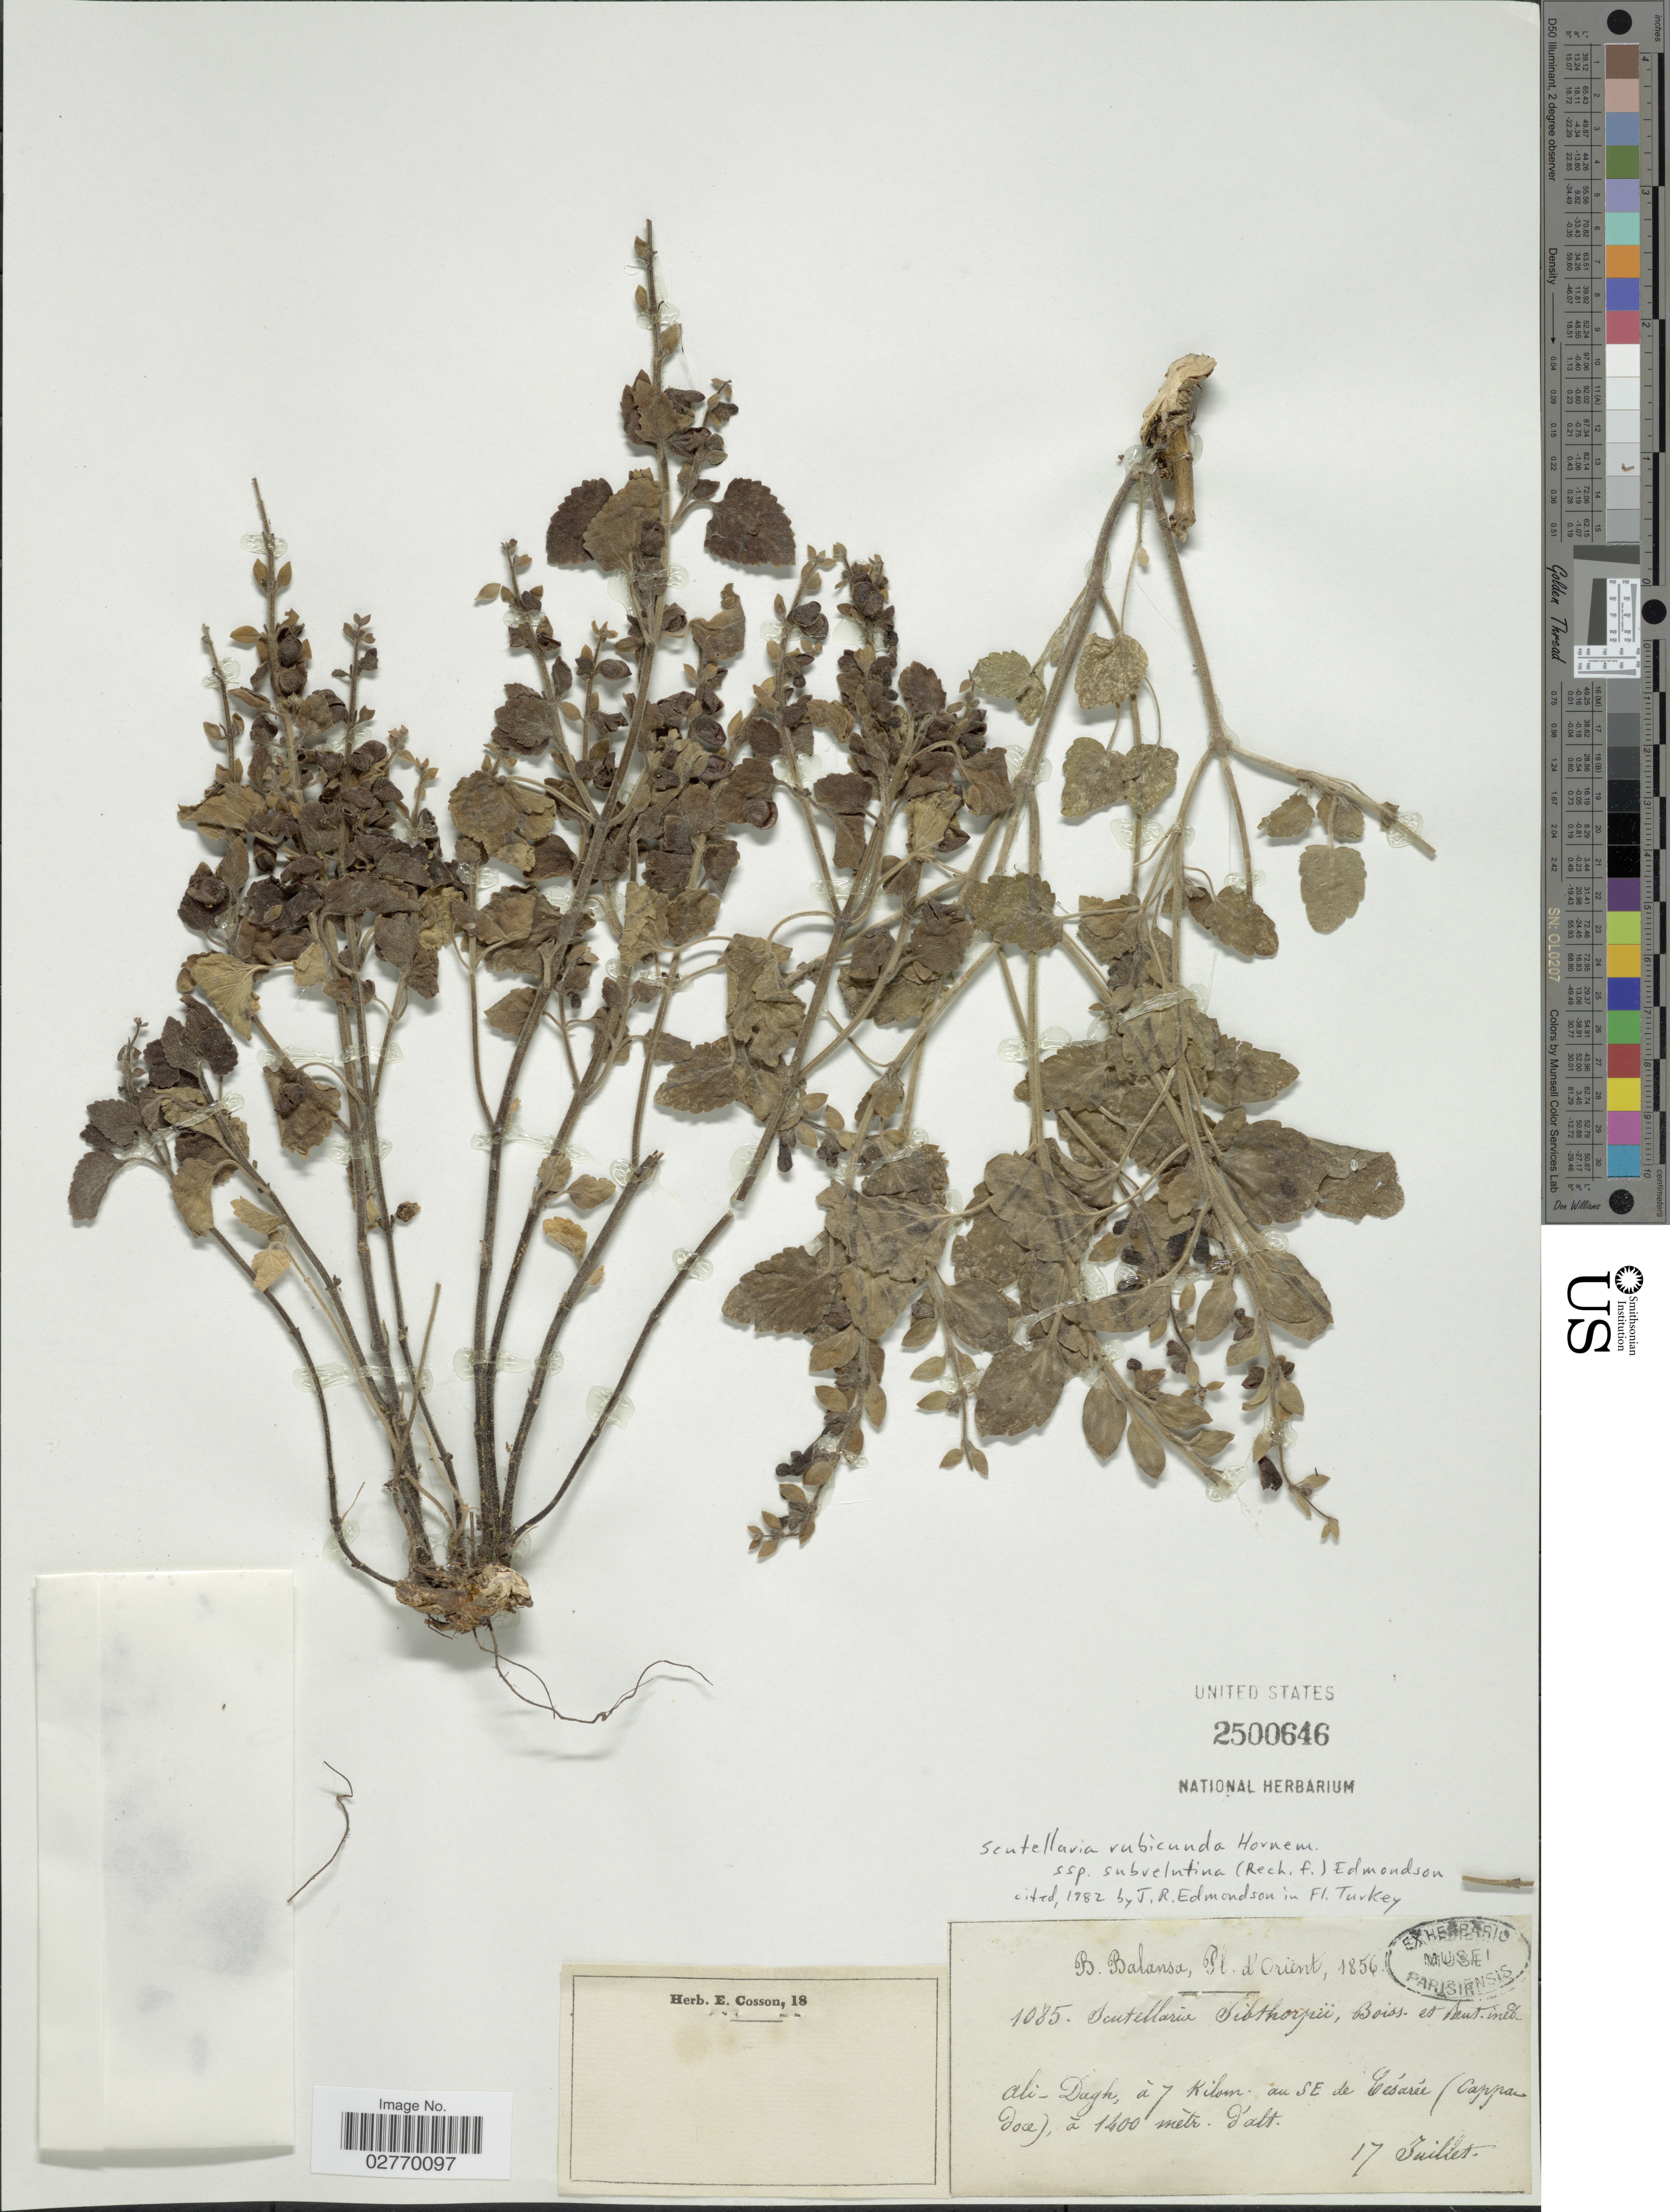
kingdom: Plantae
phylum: Tracheophyta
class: Magnoliopsida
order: Lamiales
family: Lamiaceae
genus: Scutellaria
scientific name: Scutellaria rubicunda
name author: Hornem.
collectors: B. Balansa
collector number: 1085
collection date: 1856-07-17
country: Turkey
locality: Orient. Ali-Dagh, à 7 Kilom. au SE de Césarée (Cappadoce [interpreted])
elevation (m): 1400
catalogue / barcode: US 2500646